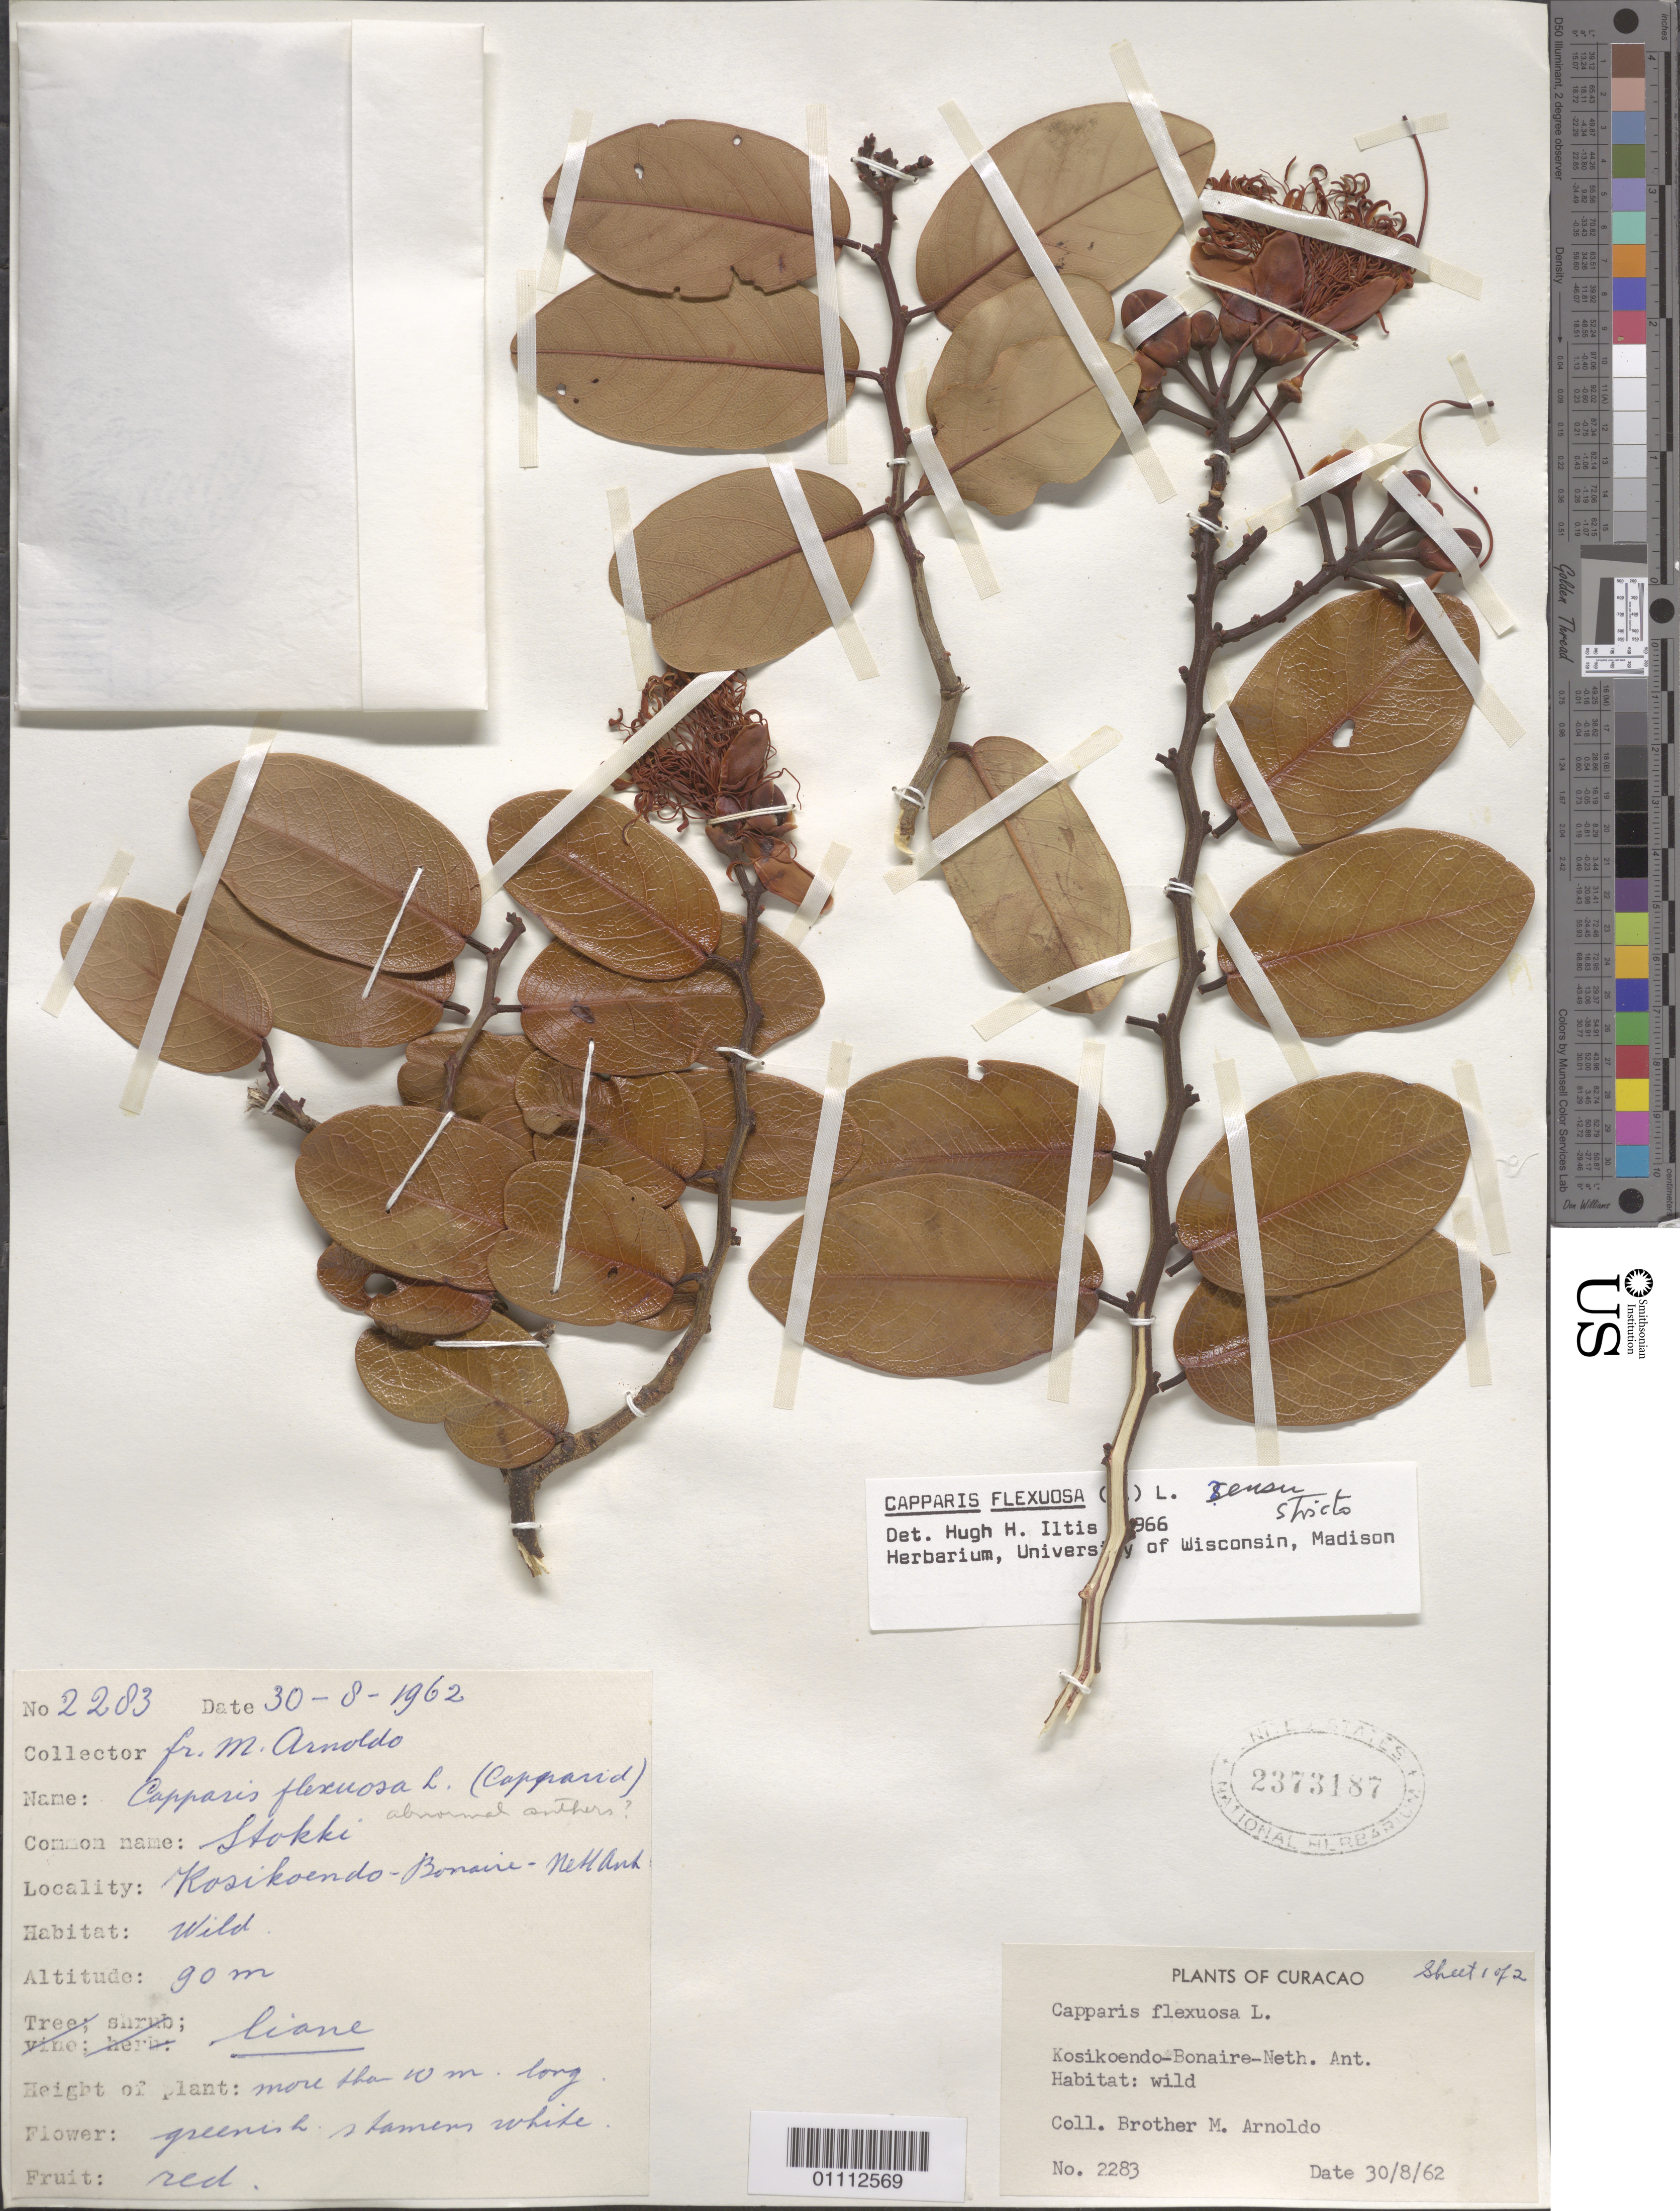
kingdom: Plantae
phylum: Tracheophyta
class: Magnoliopsida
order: Brassicales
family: Capparaceae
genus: Cynophalla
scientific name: Cynophalla flexuosa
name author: (L.) J. Presl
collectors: N. Arnoldo-Broeders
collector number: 2283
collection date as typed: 30 Aug 1962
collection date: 1962-08-30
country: Curaçao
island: Curaçao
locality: Kosikoend0-Bonaire-Netherland Antilles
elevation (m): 90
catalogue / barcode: US 2373187